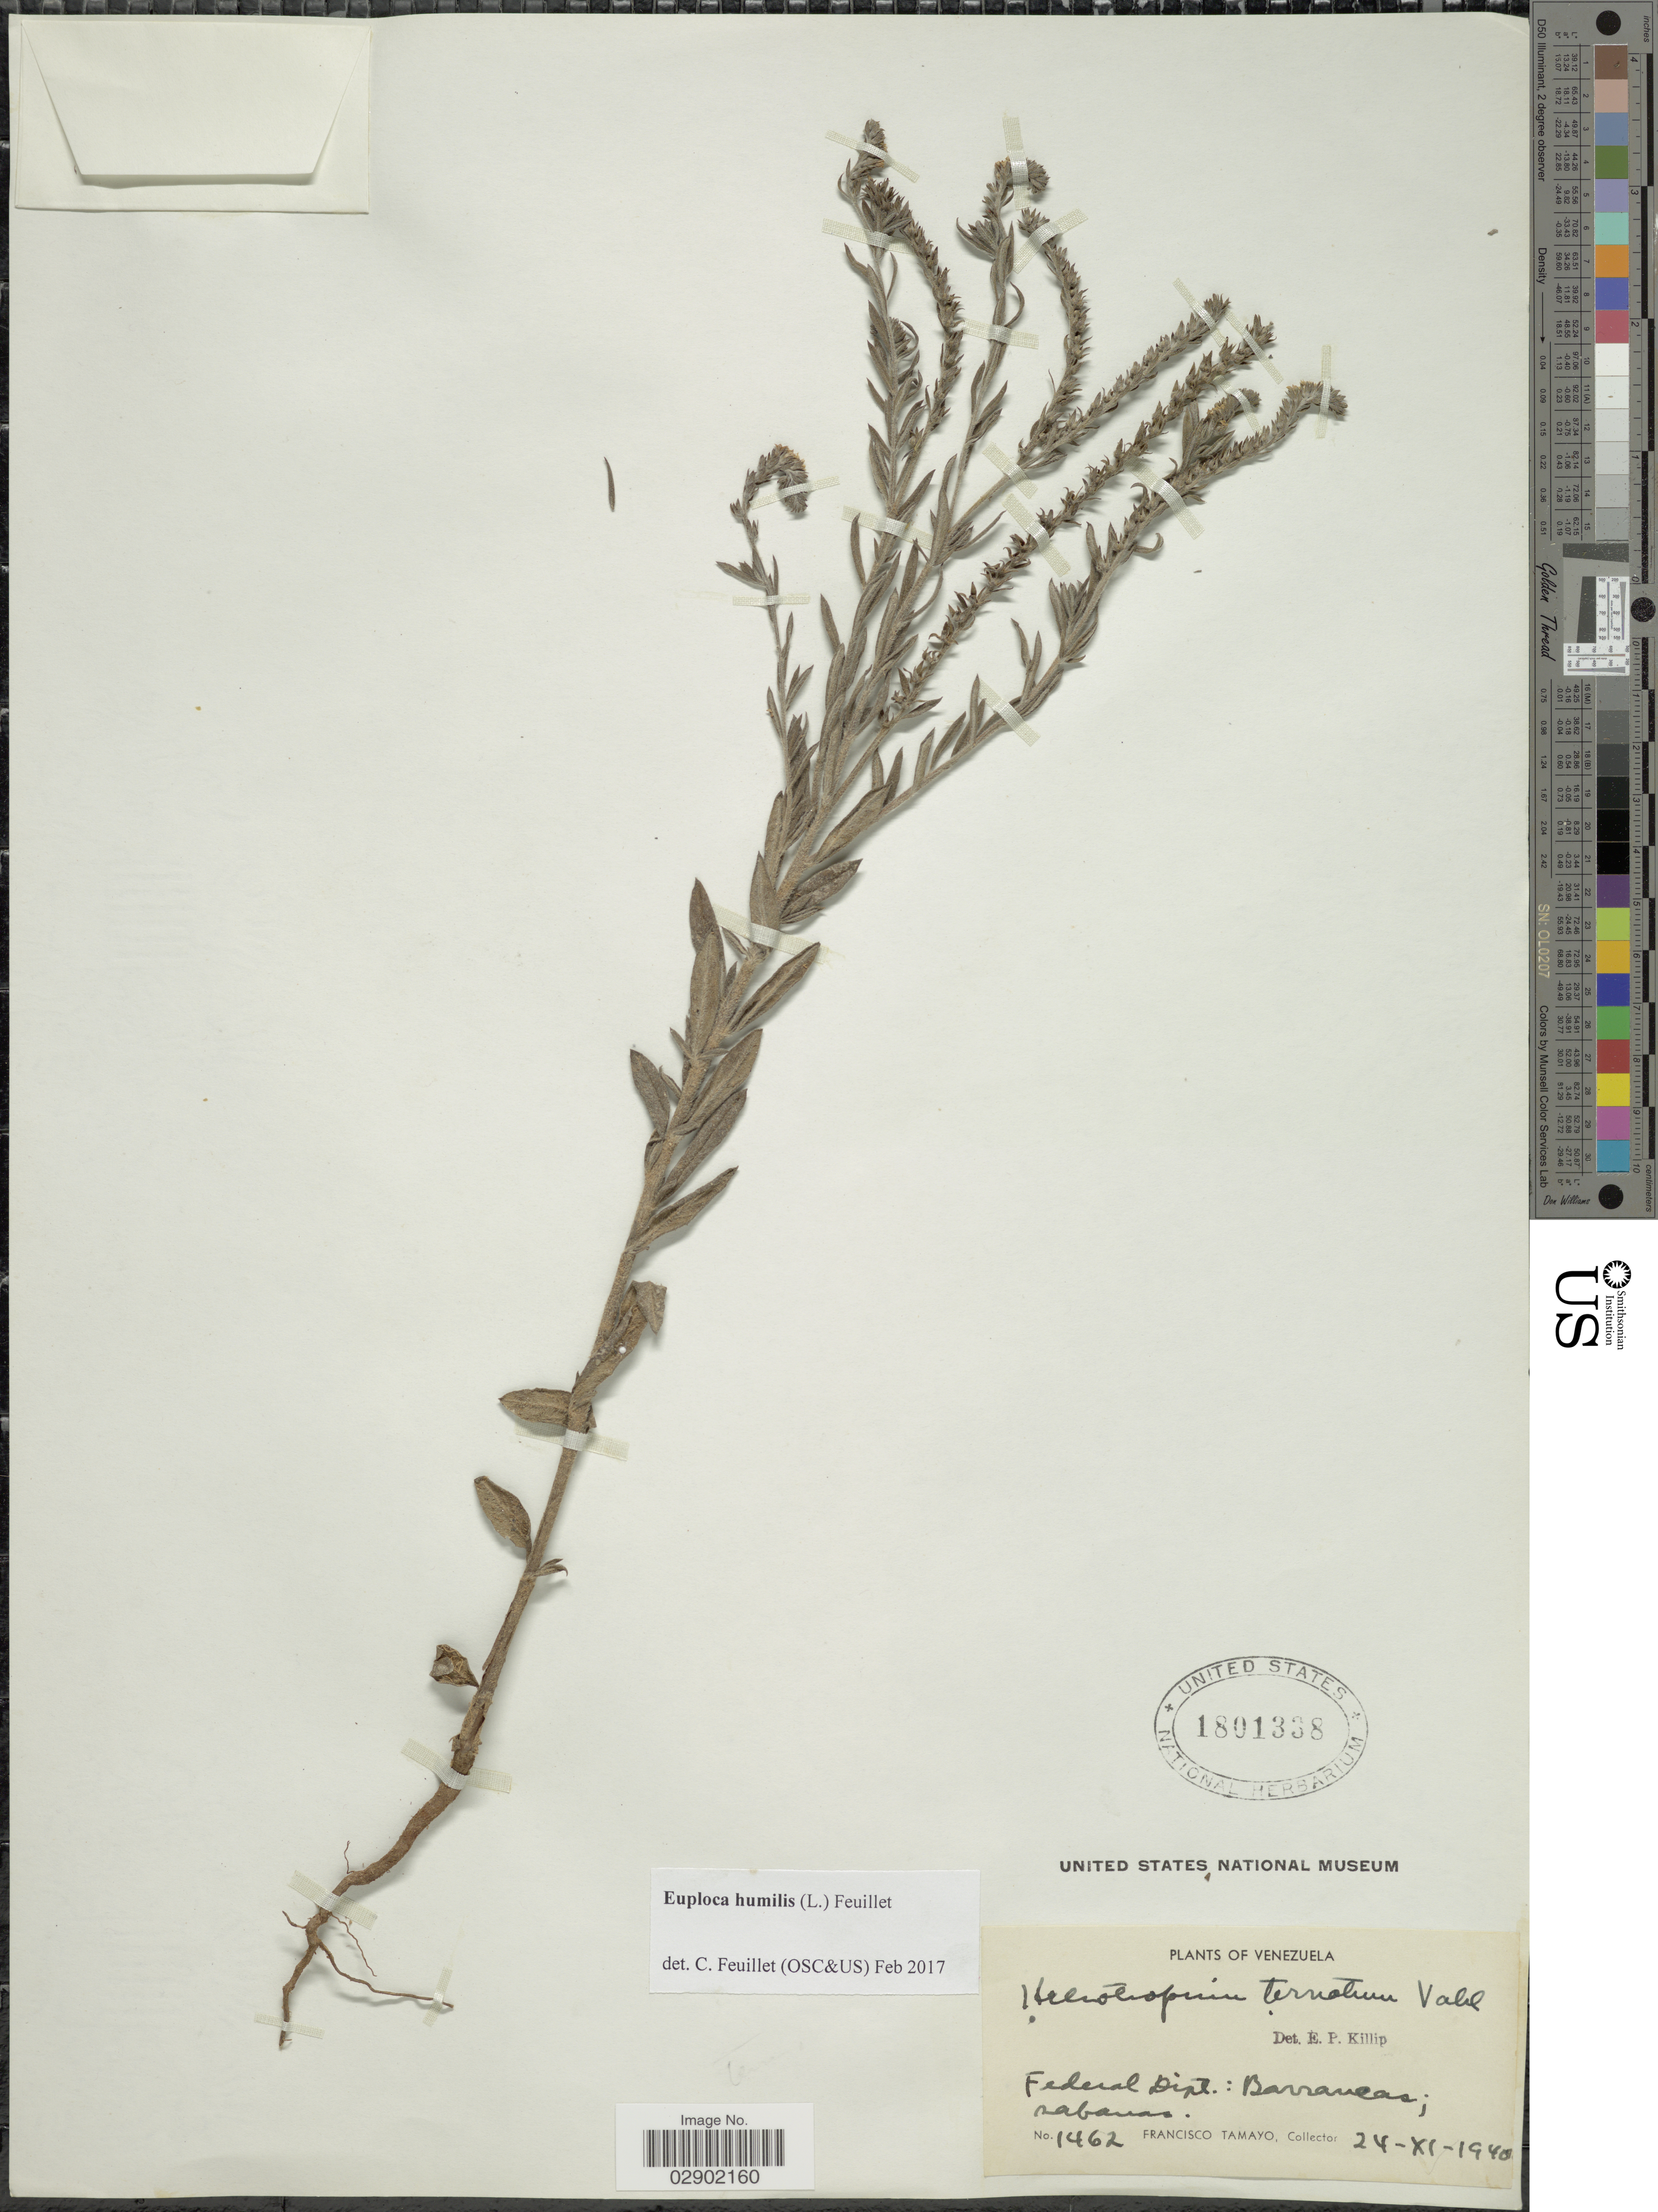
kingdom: Plantae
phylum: Tracheophyta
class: Magnoliopsida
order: Boraginales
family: Heliotropiaceae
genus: Euploca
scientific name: Euploca humilis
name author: (L.) Feuillet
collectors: F. Tamayo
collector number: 1462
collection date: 1940-11-24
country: Venezuela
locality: Federal Dist.: Barrancas; sabanas.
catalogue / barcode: US 1801338